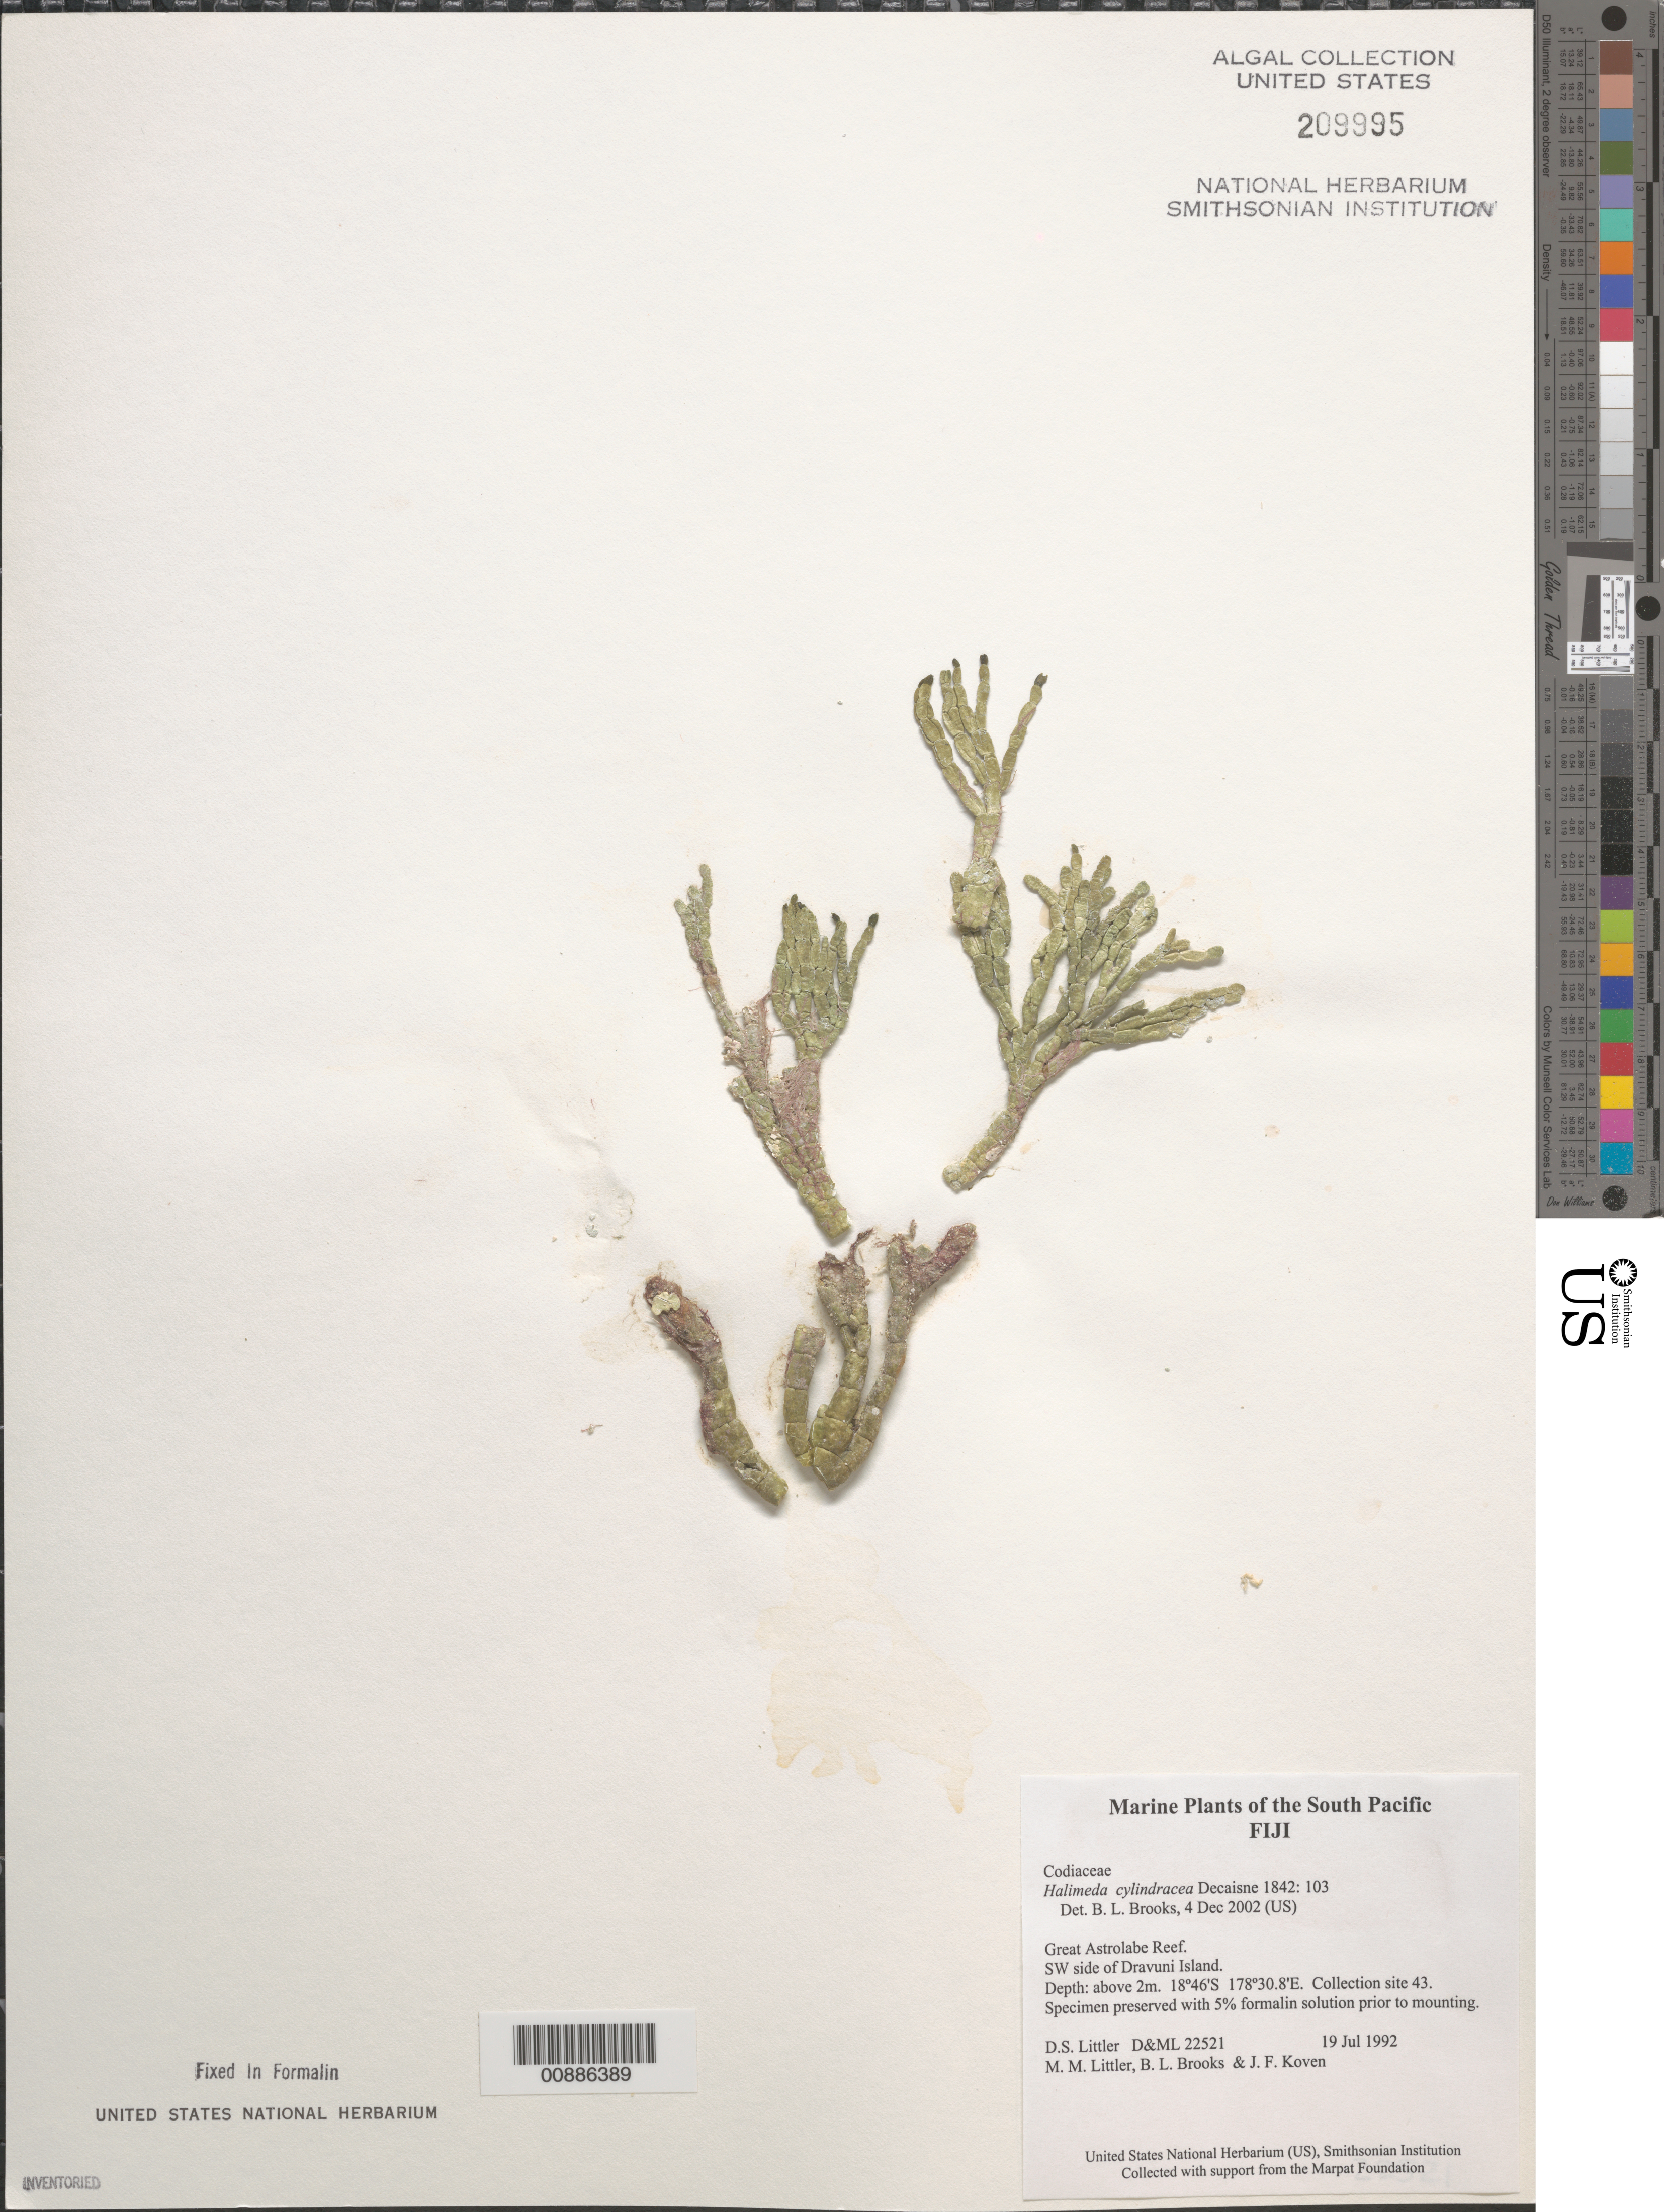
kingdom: Plantae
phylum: Chlorophyta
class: Ulvophyceae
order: Bryopsidales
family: Halimedaceae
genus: Halimeda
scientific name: Halimeda cylindracea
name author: Decne.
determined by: Brooks, B. L., (BOT), Smithsonian Institution - National Museum of Natural History (UNITED STATES)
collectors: D. S. Littler, M. M. Littler, B. Brooks & J. Koven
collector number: D&ML 22521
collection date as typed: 19 Jul 1992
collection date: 1992-07-19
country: Fiji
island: Dravuni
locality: Great Astrolabe Reef, southwest side of island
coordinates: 18 46'S, 178 30.8'E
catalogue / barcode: US 209995